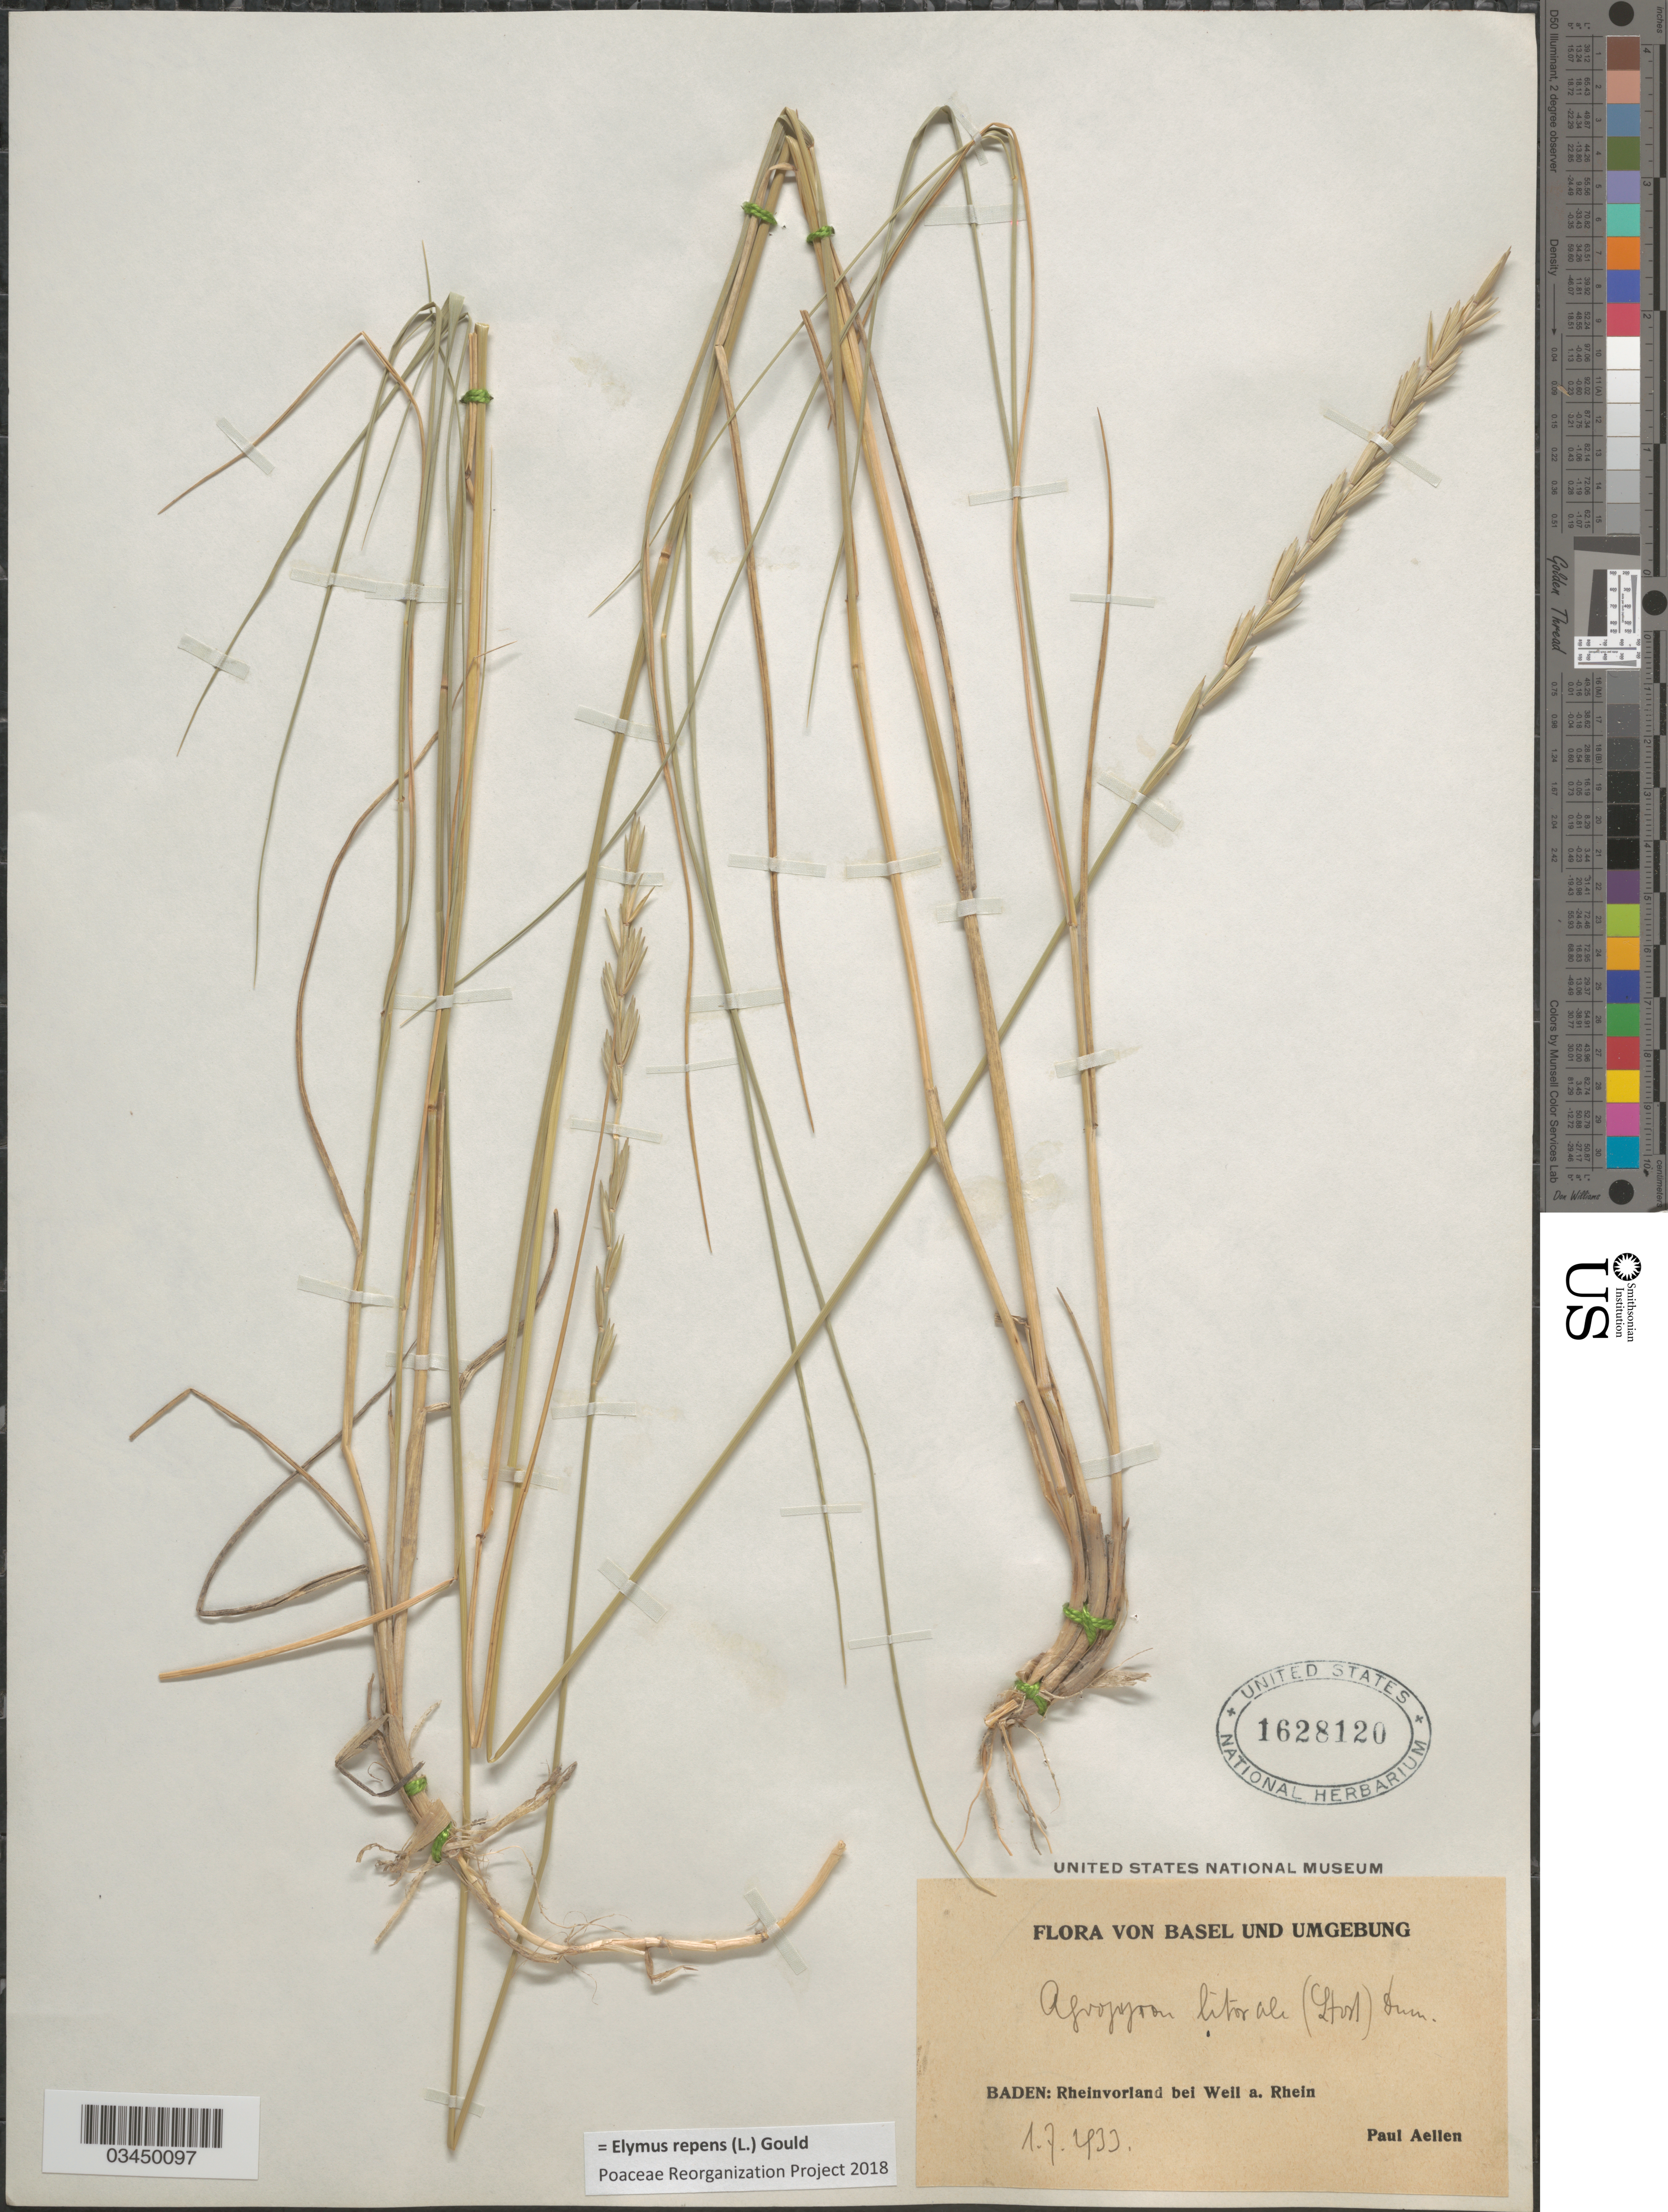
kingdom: Plantae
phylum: Tracheophyta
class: Liliopsida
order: Poales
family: Poaceae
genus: Elymus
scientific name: Elymus repens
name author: (L.) Gould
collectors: P. Aellen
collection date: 1933-07-01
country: Germany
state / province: Baden-Württemberg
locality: Basel und Umgebung. Baden: Rheinvorland bei Weil a. Rhein.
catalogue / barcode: US 1628120